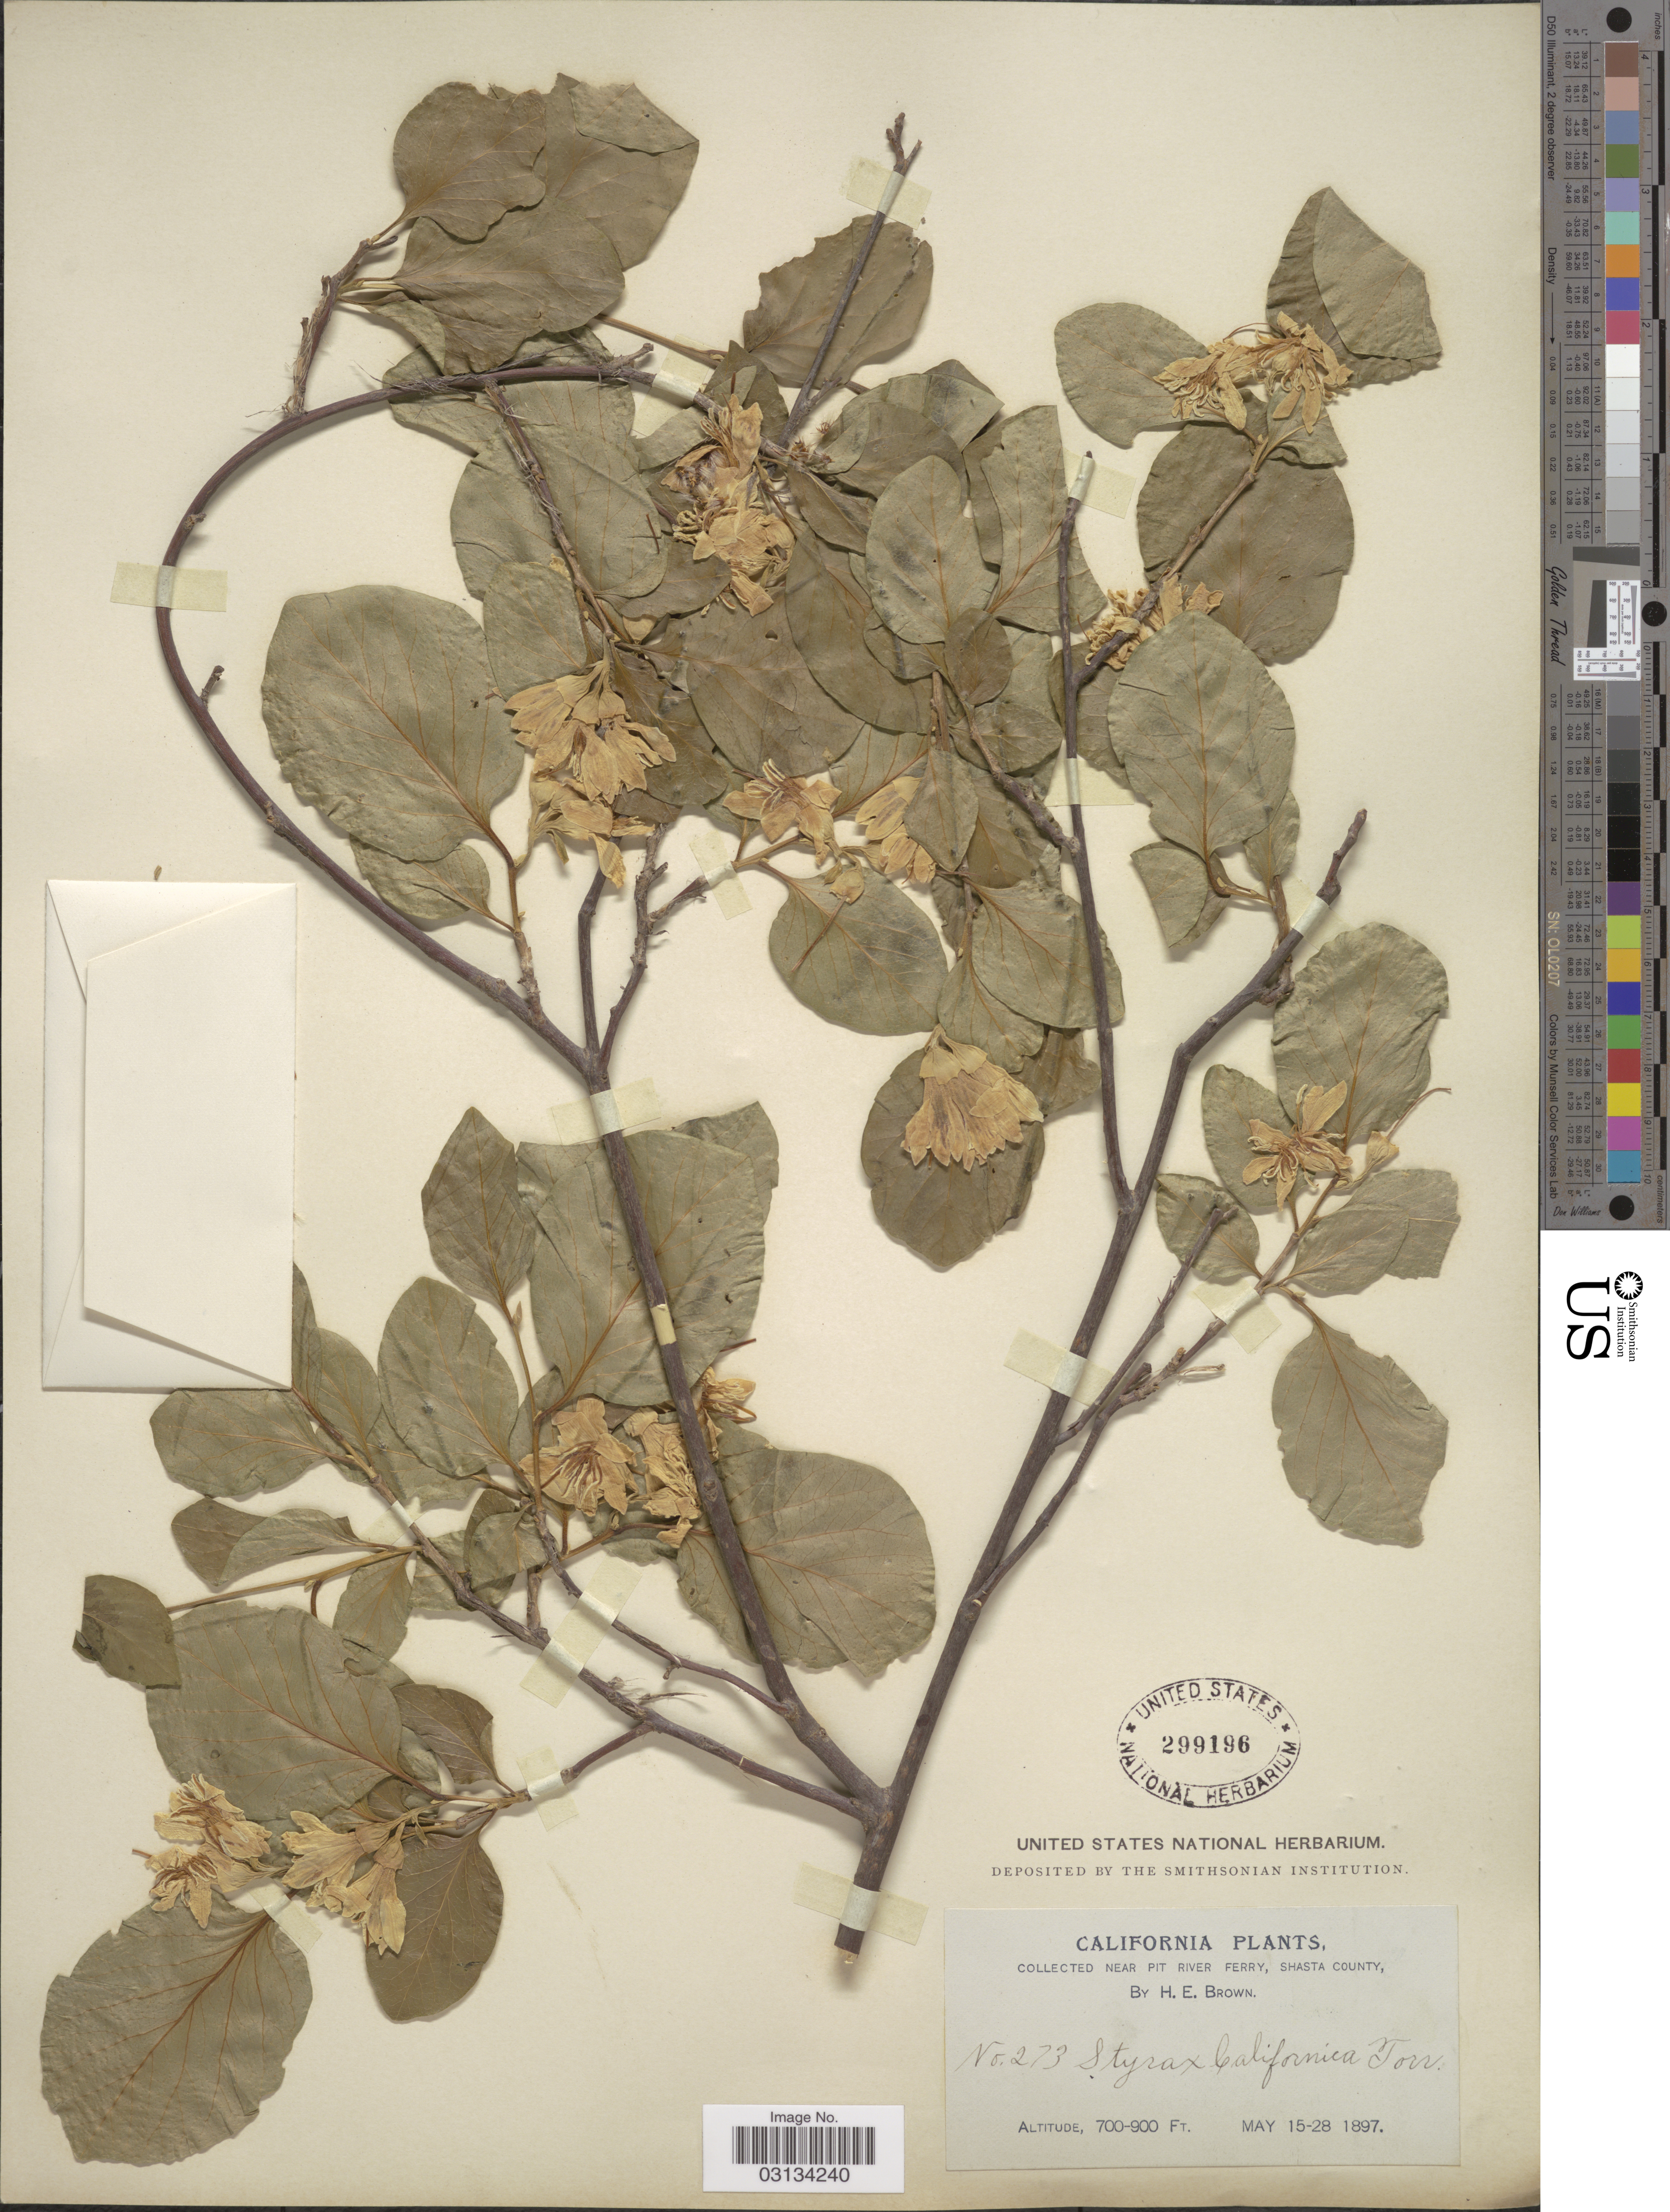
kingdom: Plantae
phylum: Tracheophyta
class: Magnoliopsida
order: Ericales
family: Styracaceae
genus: Styrax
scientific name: Styrax californicus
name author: Torr.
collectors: H. E. Brown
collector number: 273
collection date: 1897-05-15/1897-05-28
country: United States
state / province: California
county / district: Shasta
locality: Near Pit River Ferry, Shasta County.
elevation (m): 213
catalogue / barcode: US 299196